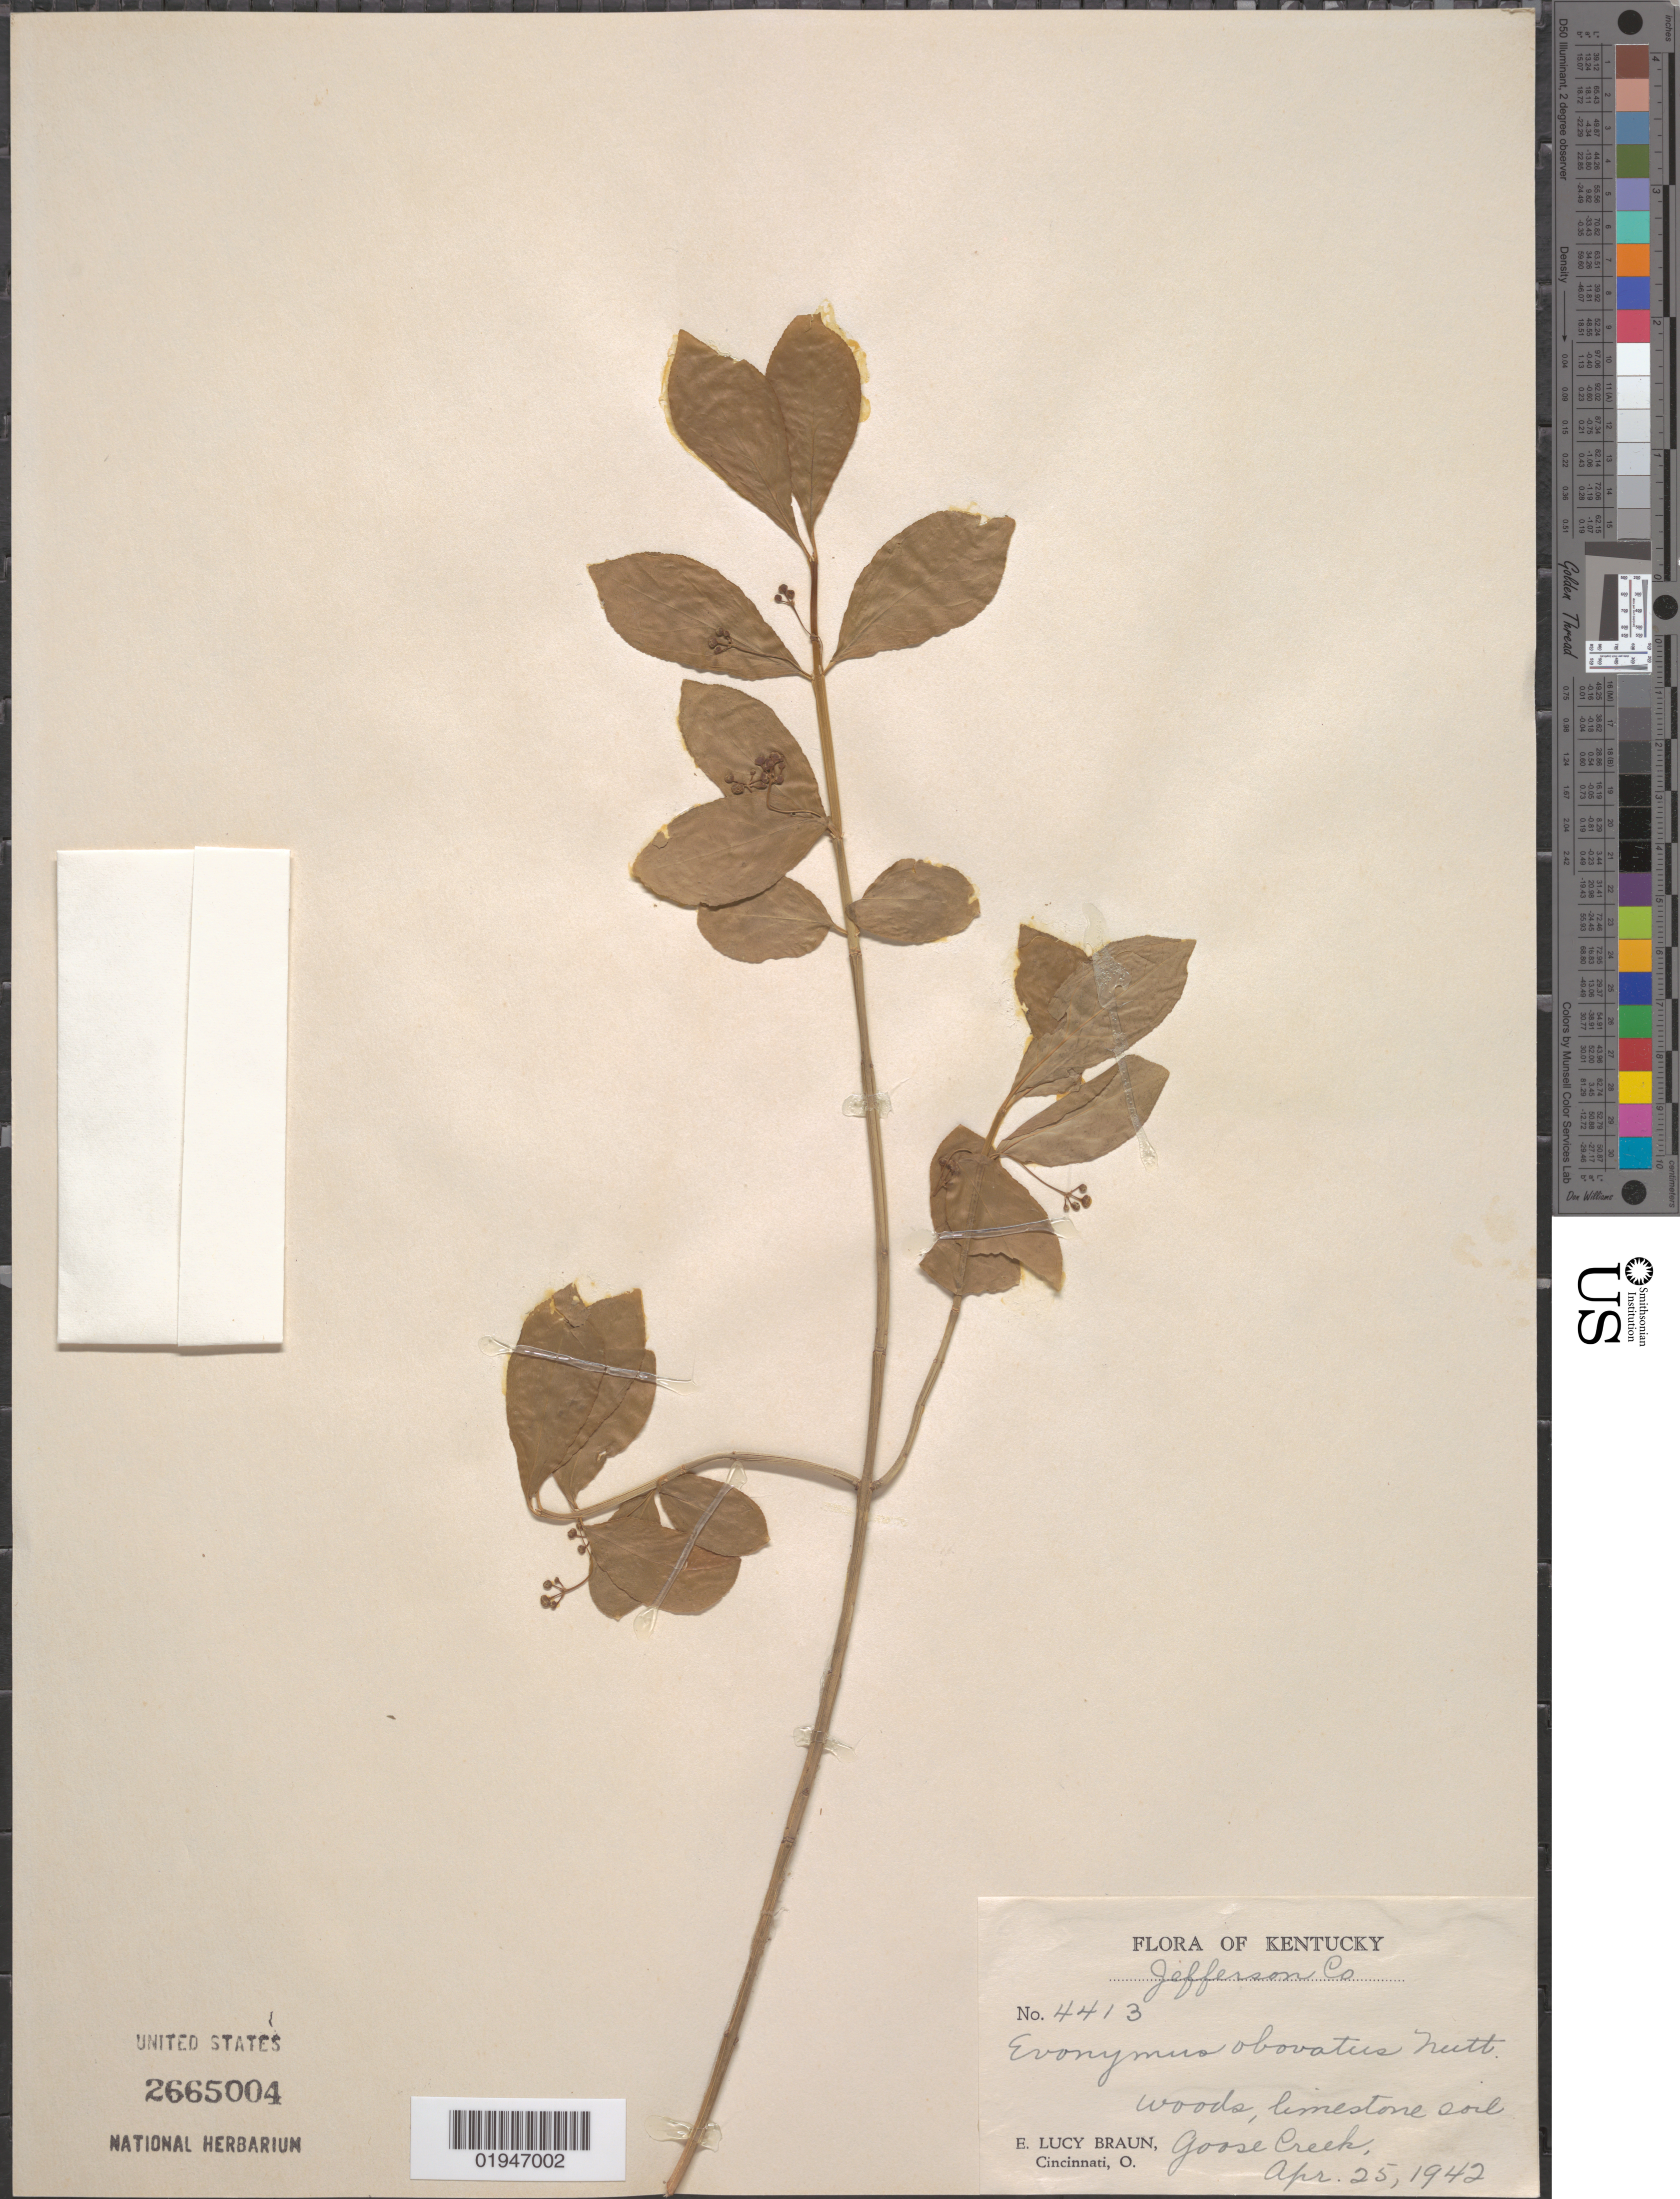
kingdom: Plantae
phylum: Tracheophyta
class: Magnoliopsida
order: Celastrales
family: Celastraceae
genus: Euonymus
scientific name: Euonymus obovatus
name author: Nutt.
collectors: E. L. Braun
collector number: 4413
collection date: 1942-04-25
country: United States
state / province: Kentucky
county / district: Jefferson County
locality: Goose Creek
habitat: Woods, limestone soil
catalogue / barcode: US 2665004